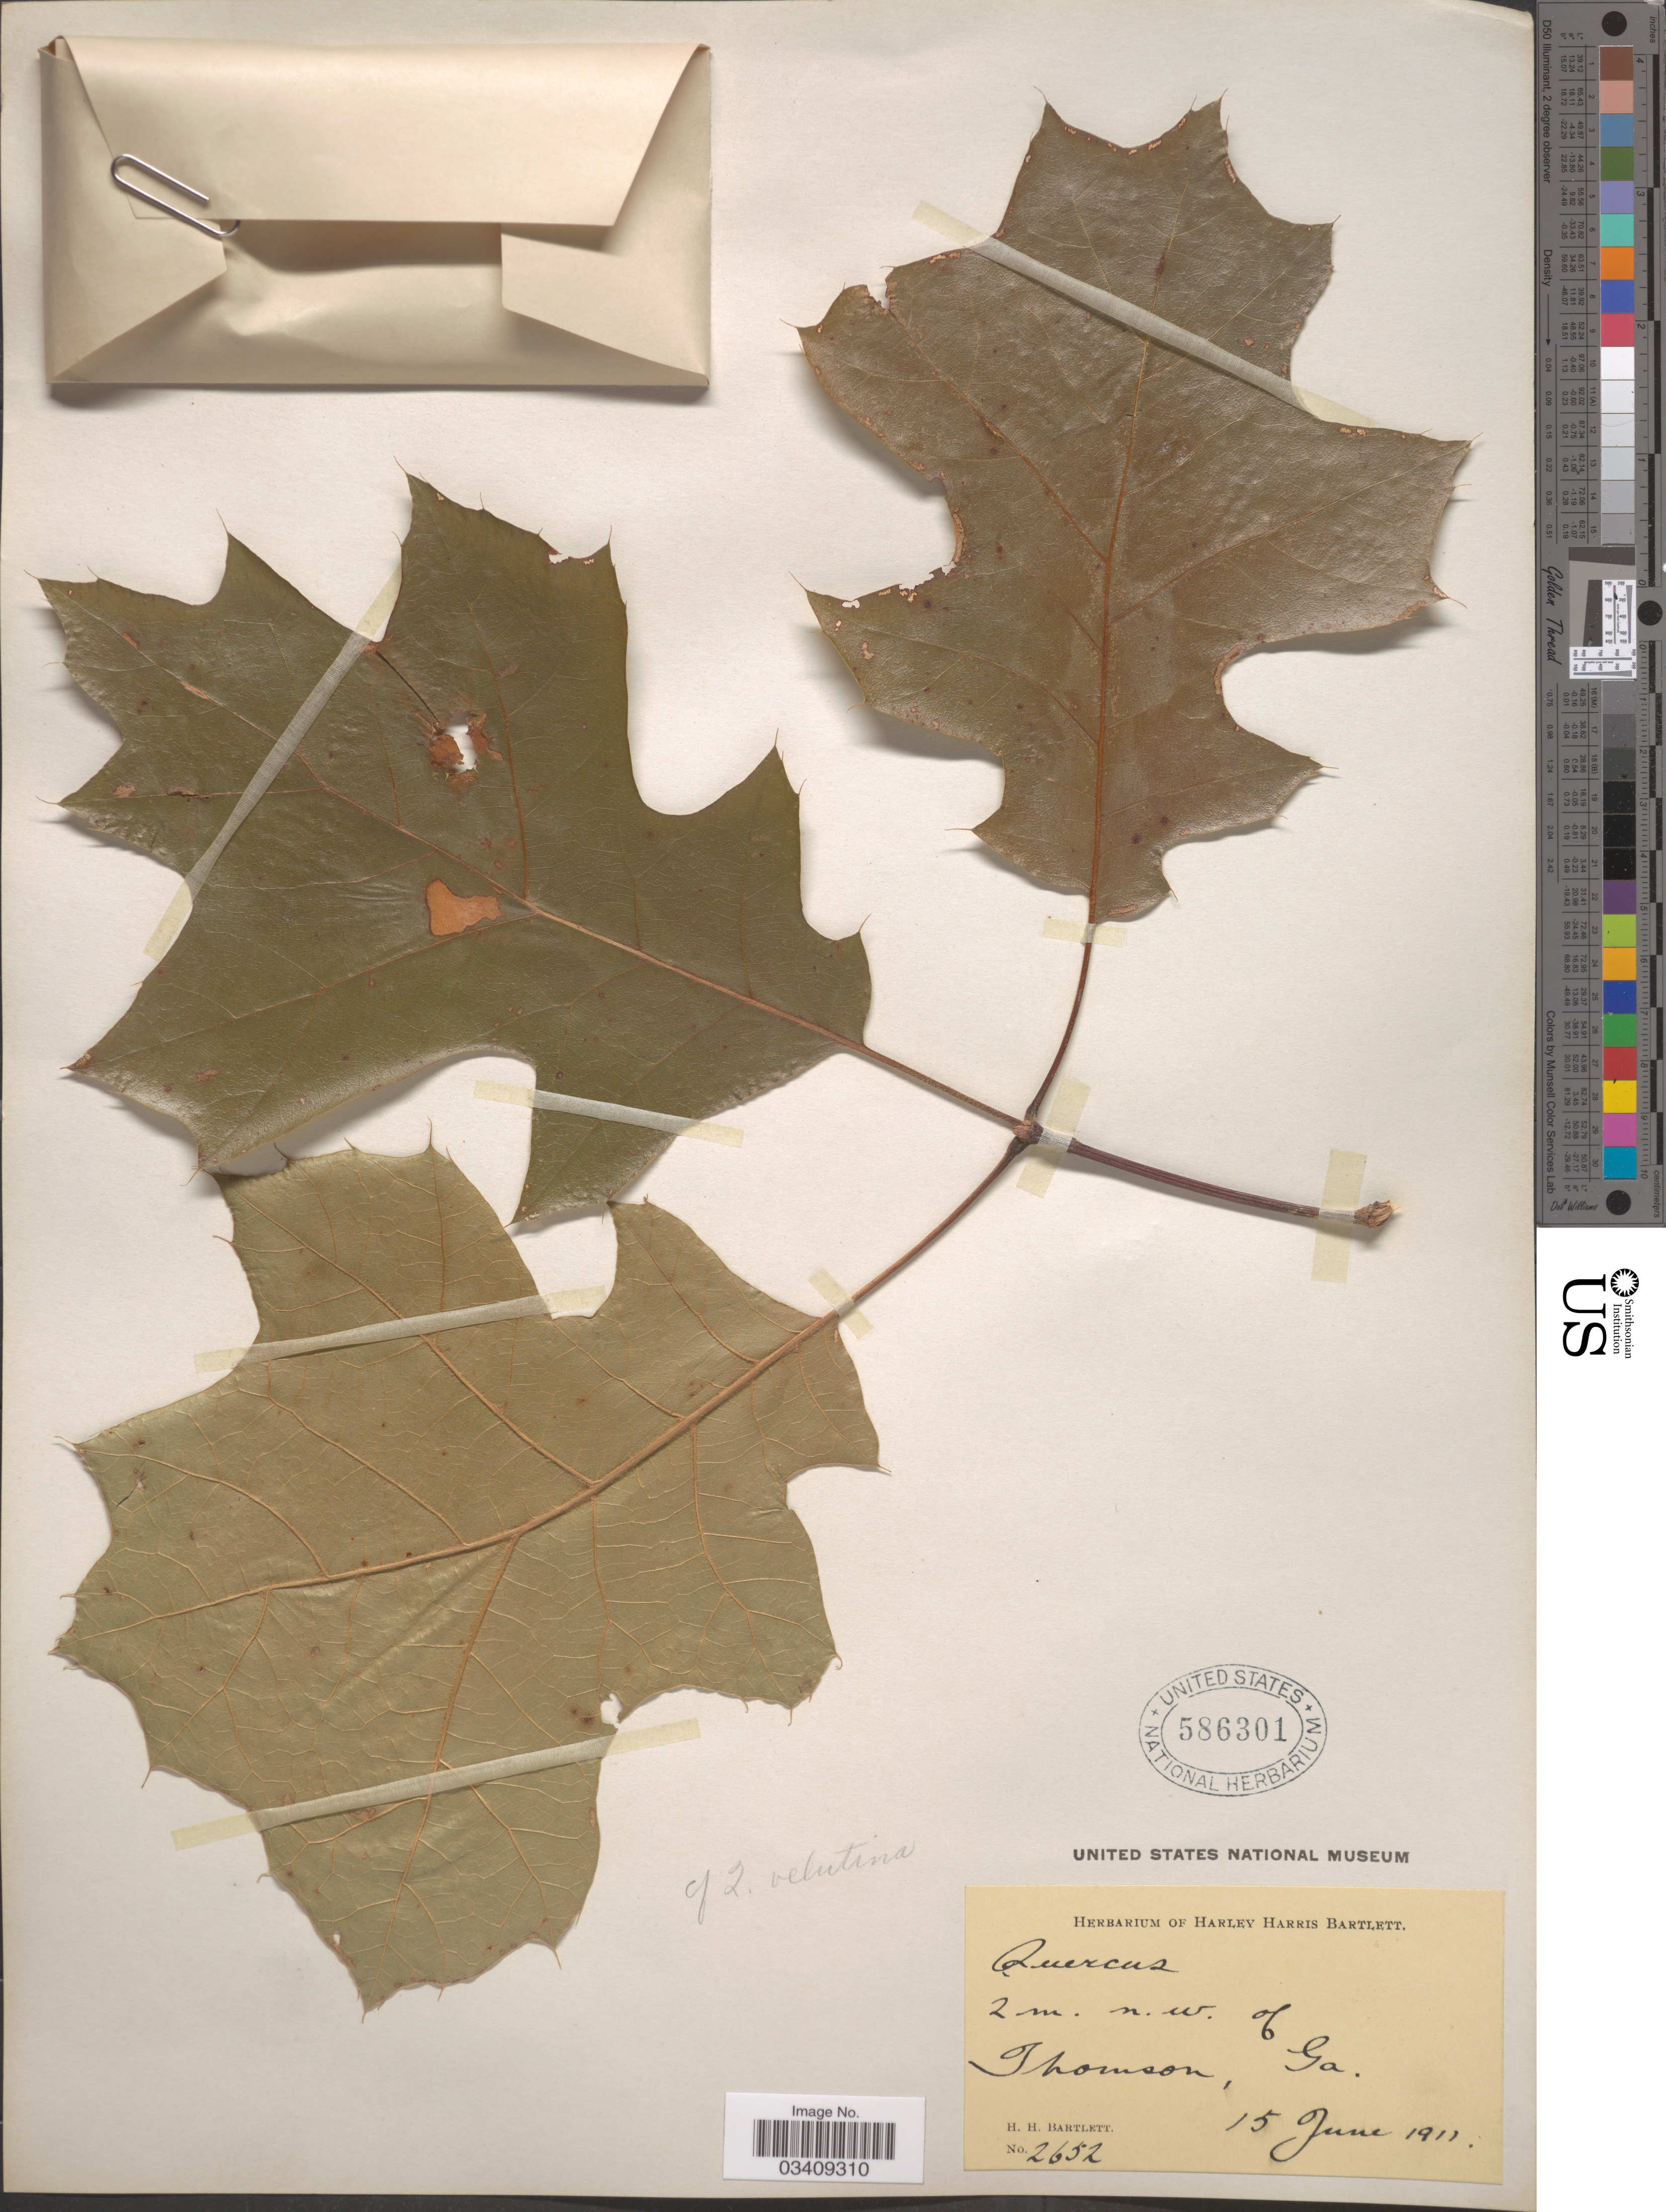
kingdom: Plantae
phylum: Tracheophyta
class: Magnoliopsida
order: Fagales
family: Fagaceae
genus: Quercus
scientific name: Quercus velutina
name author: Lam.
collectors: H. H. Bartlett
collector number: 2652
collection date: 1911-06-15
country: United States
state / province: Georgia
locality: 2 m. n.w. of Thomson.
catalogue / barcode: US 586301